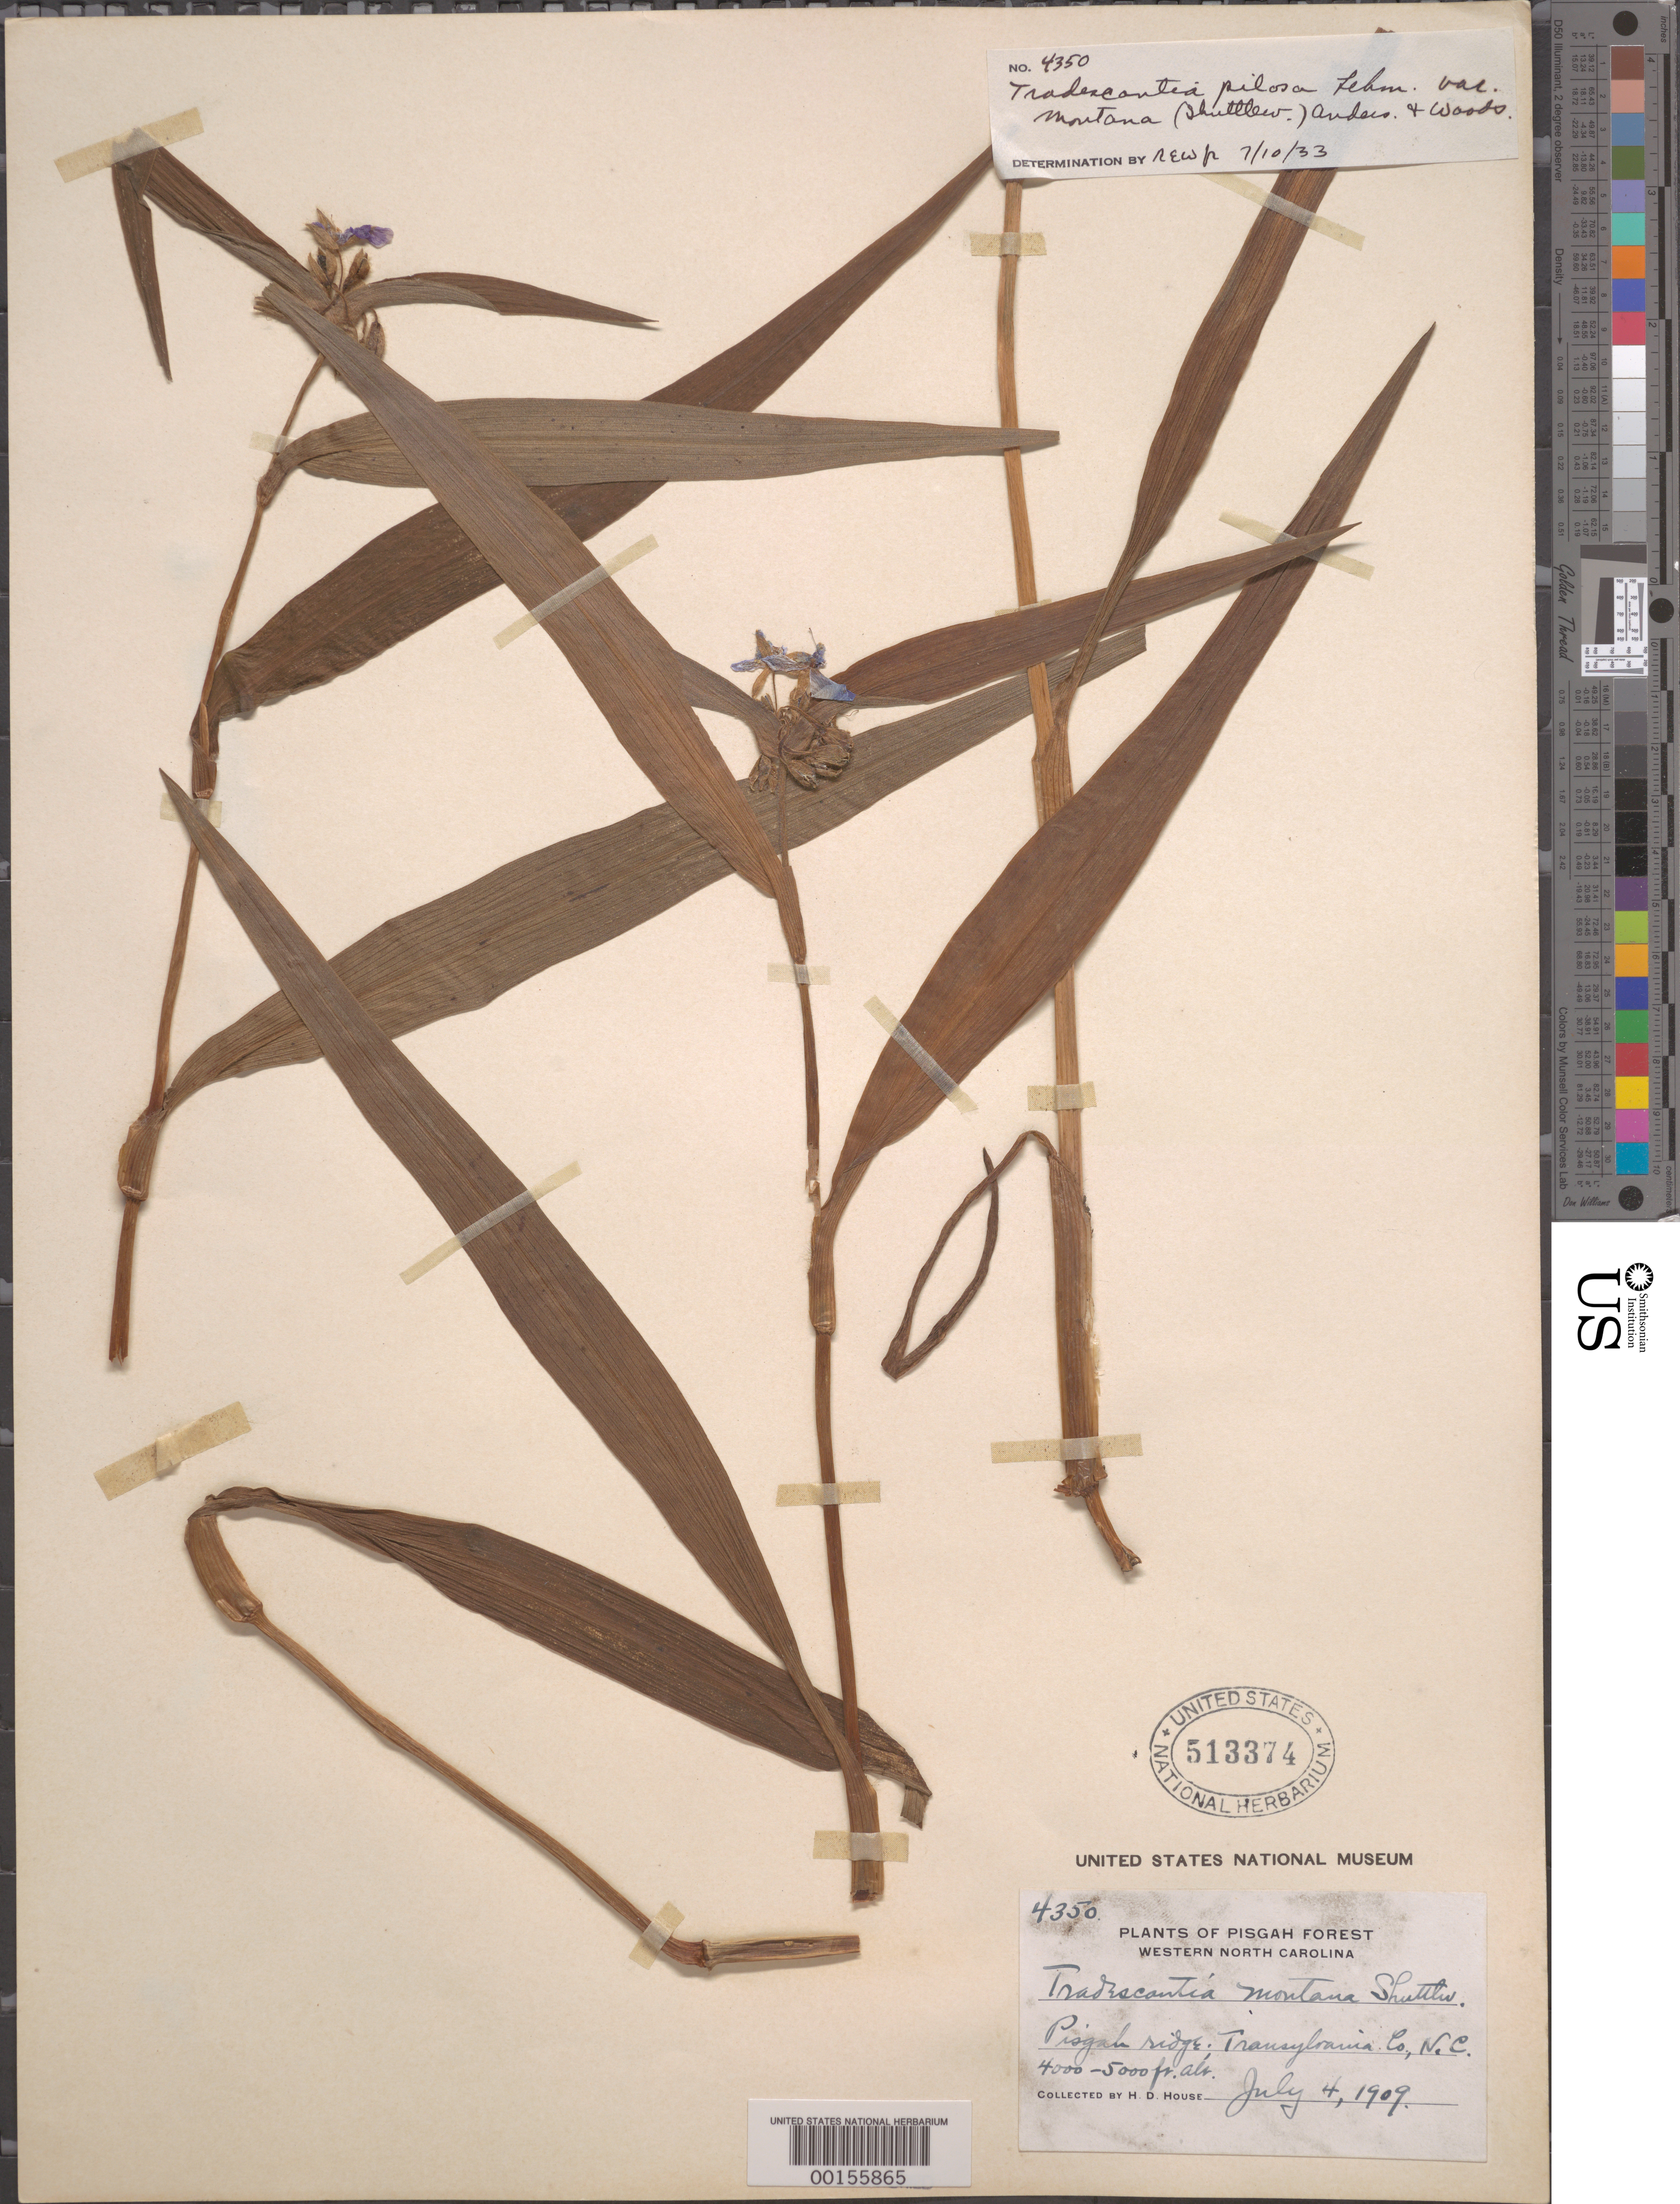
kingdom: Plantae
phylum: Tracheophyta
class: Liliopsida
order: Commelinales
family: Commelinaceae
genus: Tradescantia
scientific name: Tradescantia subaspera var. montana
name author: (Shuttlew. ex Small & Vail) E.S. Anderson & Woodson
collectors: H. D. House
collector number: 4350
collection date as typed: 04 Jul 1909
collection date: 1909-07-04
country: United States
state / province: North Carolina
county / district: Transylvania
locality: Pisgah ridge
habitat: Mountain ridge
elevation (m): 1220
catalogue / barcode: US 513374